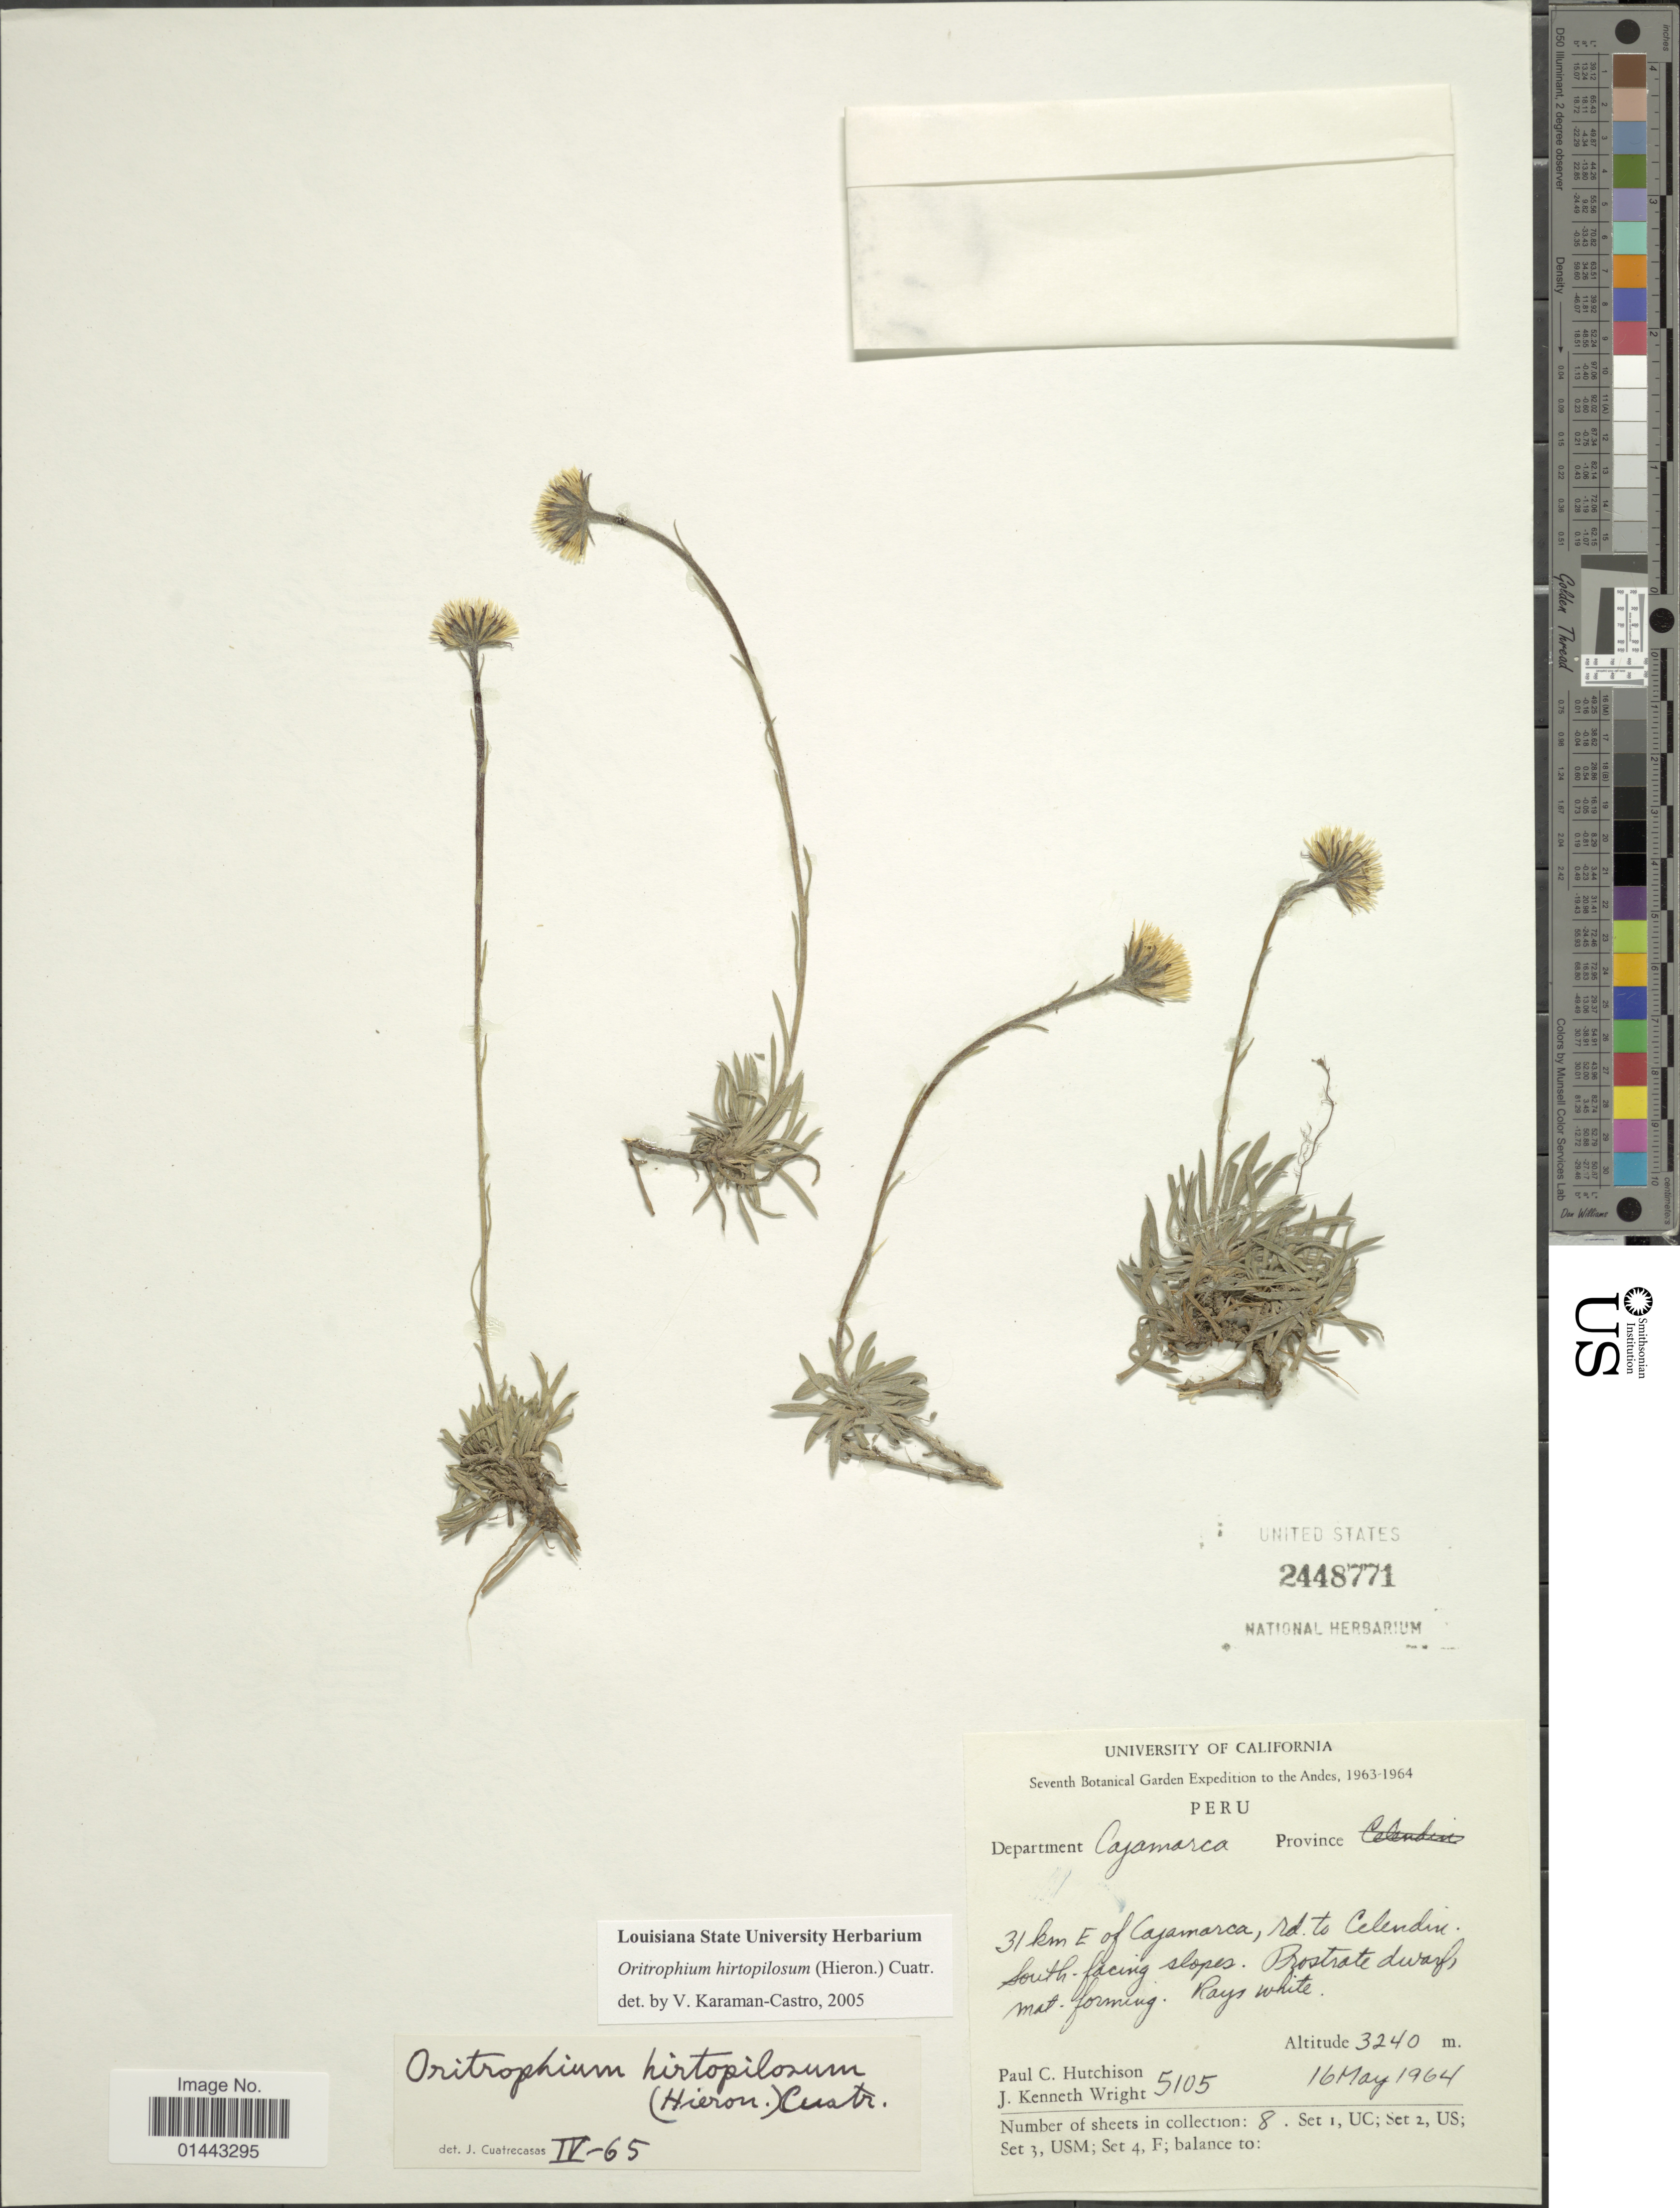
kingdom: Plantae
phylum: Tracheophyta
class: Magnoliopsida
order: Asterales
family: Asteraceae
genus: Oritrophium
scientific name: Oritrophium hirtopilosum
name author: (Hieron.) Cuatrec.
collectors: P. C. Hutchison & J. K. Wright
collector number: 5105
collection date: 1964-05-16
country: Peru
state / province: Cajamarca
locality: Department Cajamarca, 31 km E of Cajamarca, rd. to Celendin, South-facing slopes.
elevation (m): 3240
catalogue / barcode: US 2448771